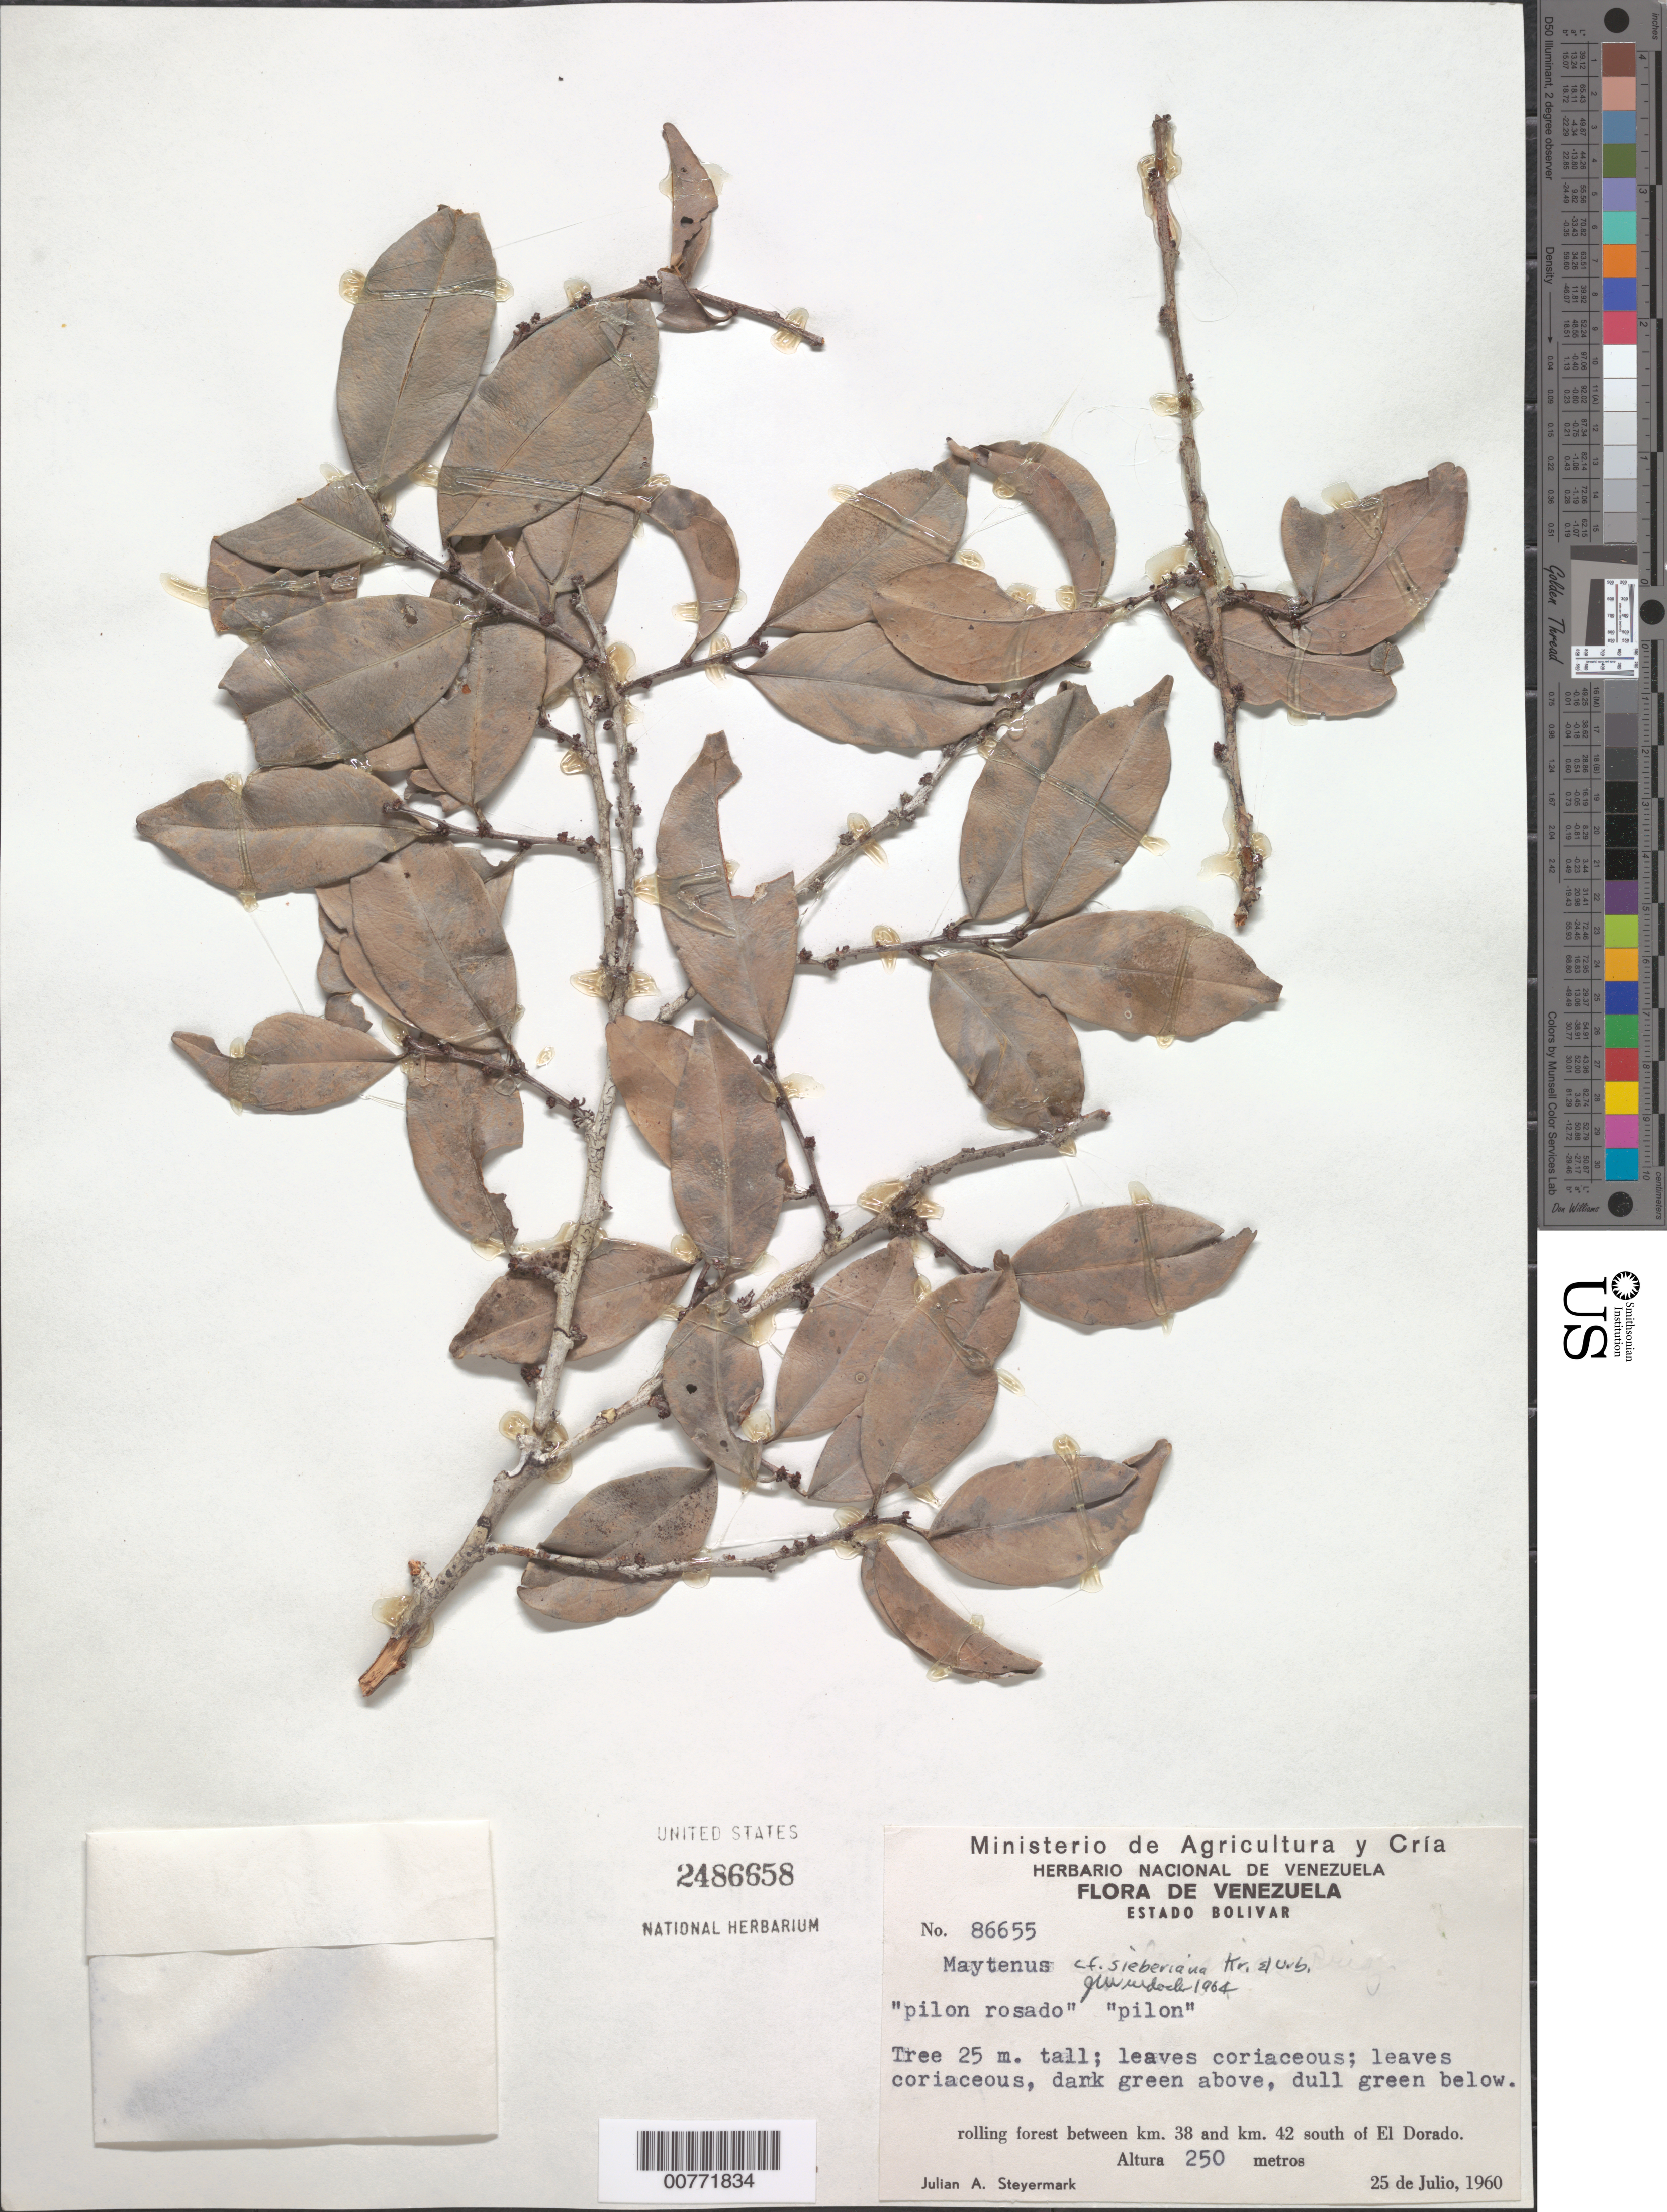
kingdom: Plantae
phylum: Tracheophyta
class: Magnoliopsida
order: Celastrales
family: Celastraceae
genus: Maytenus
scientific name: Maytenus sieberiana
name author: Krug & Urb.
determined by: Wurdack, John J., (US), US (UNITED STATES)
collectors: J. Steyermark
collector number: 86655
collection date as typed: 25-Jul-60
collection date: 1960-07-25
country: Venezuela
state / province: Bolívar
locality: El Dorado, S of, km 38 to km 42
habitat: Rolling forest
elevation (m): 250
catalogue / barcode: US 2486658